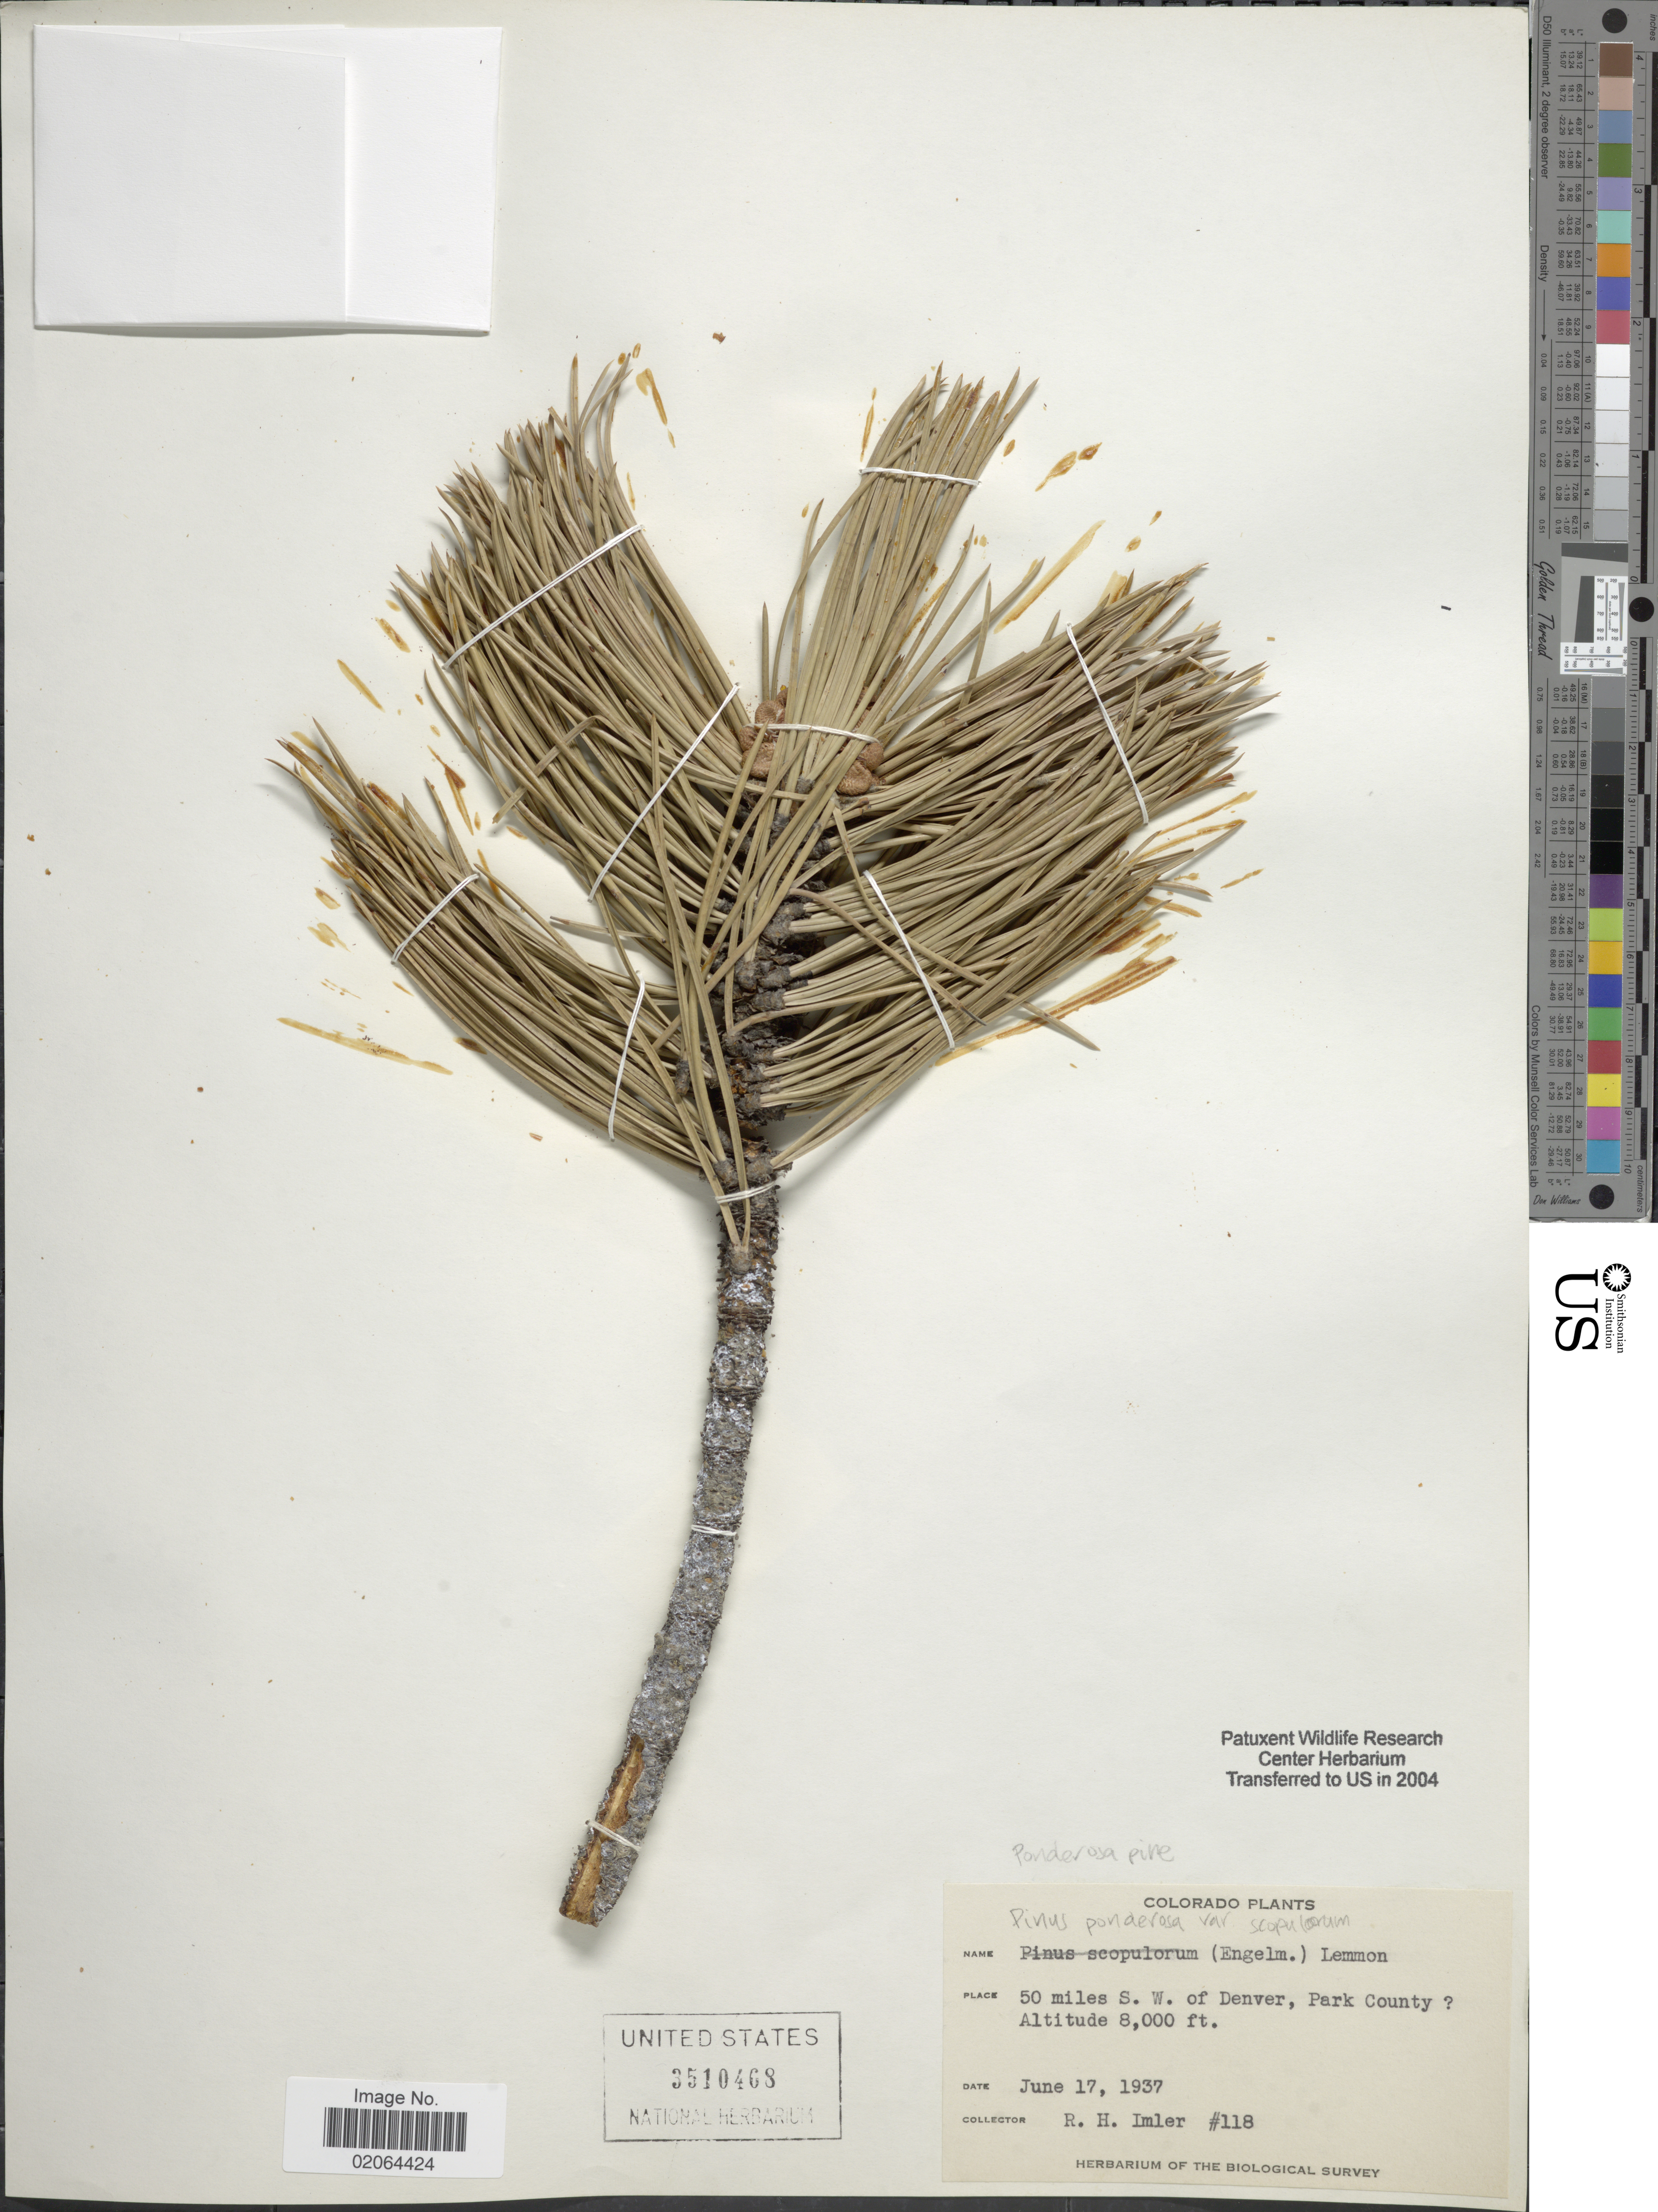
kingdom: Plantae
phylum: Tracheophyta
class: Pinopsida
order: Pinales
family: Pinaceae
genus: Pinus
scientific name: Pinus ponderosa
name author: Douglas ex C. Lawson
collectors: R. Imler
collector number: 118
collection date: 1937-06-17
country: United States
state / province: Colorado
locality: Colorado, 50 miles S.W. of Denver, Park County.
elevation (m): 2438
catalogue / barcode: US 3510468